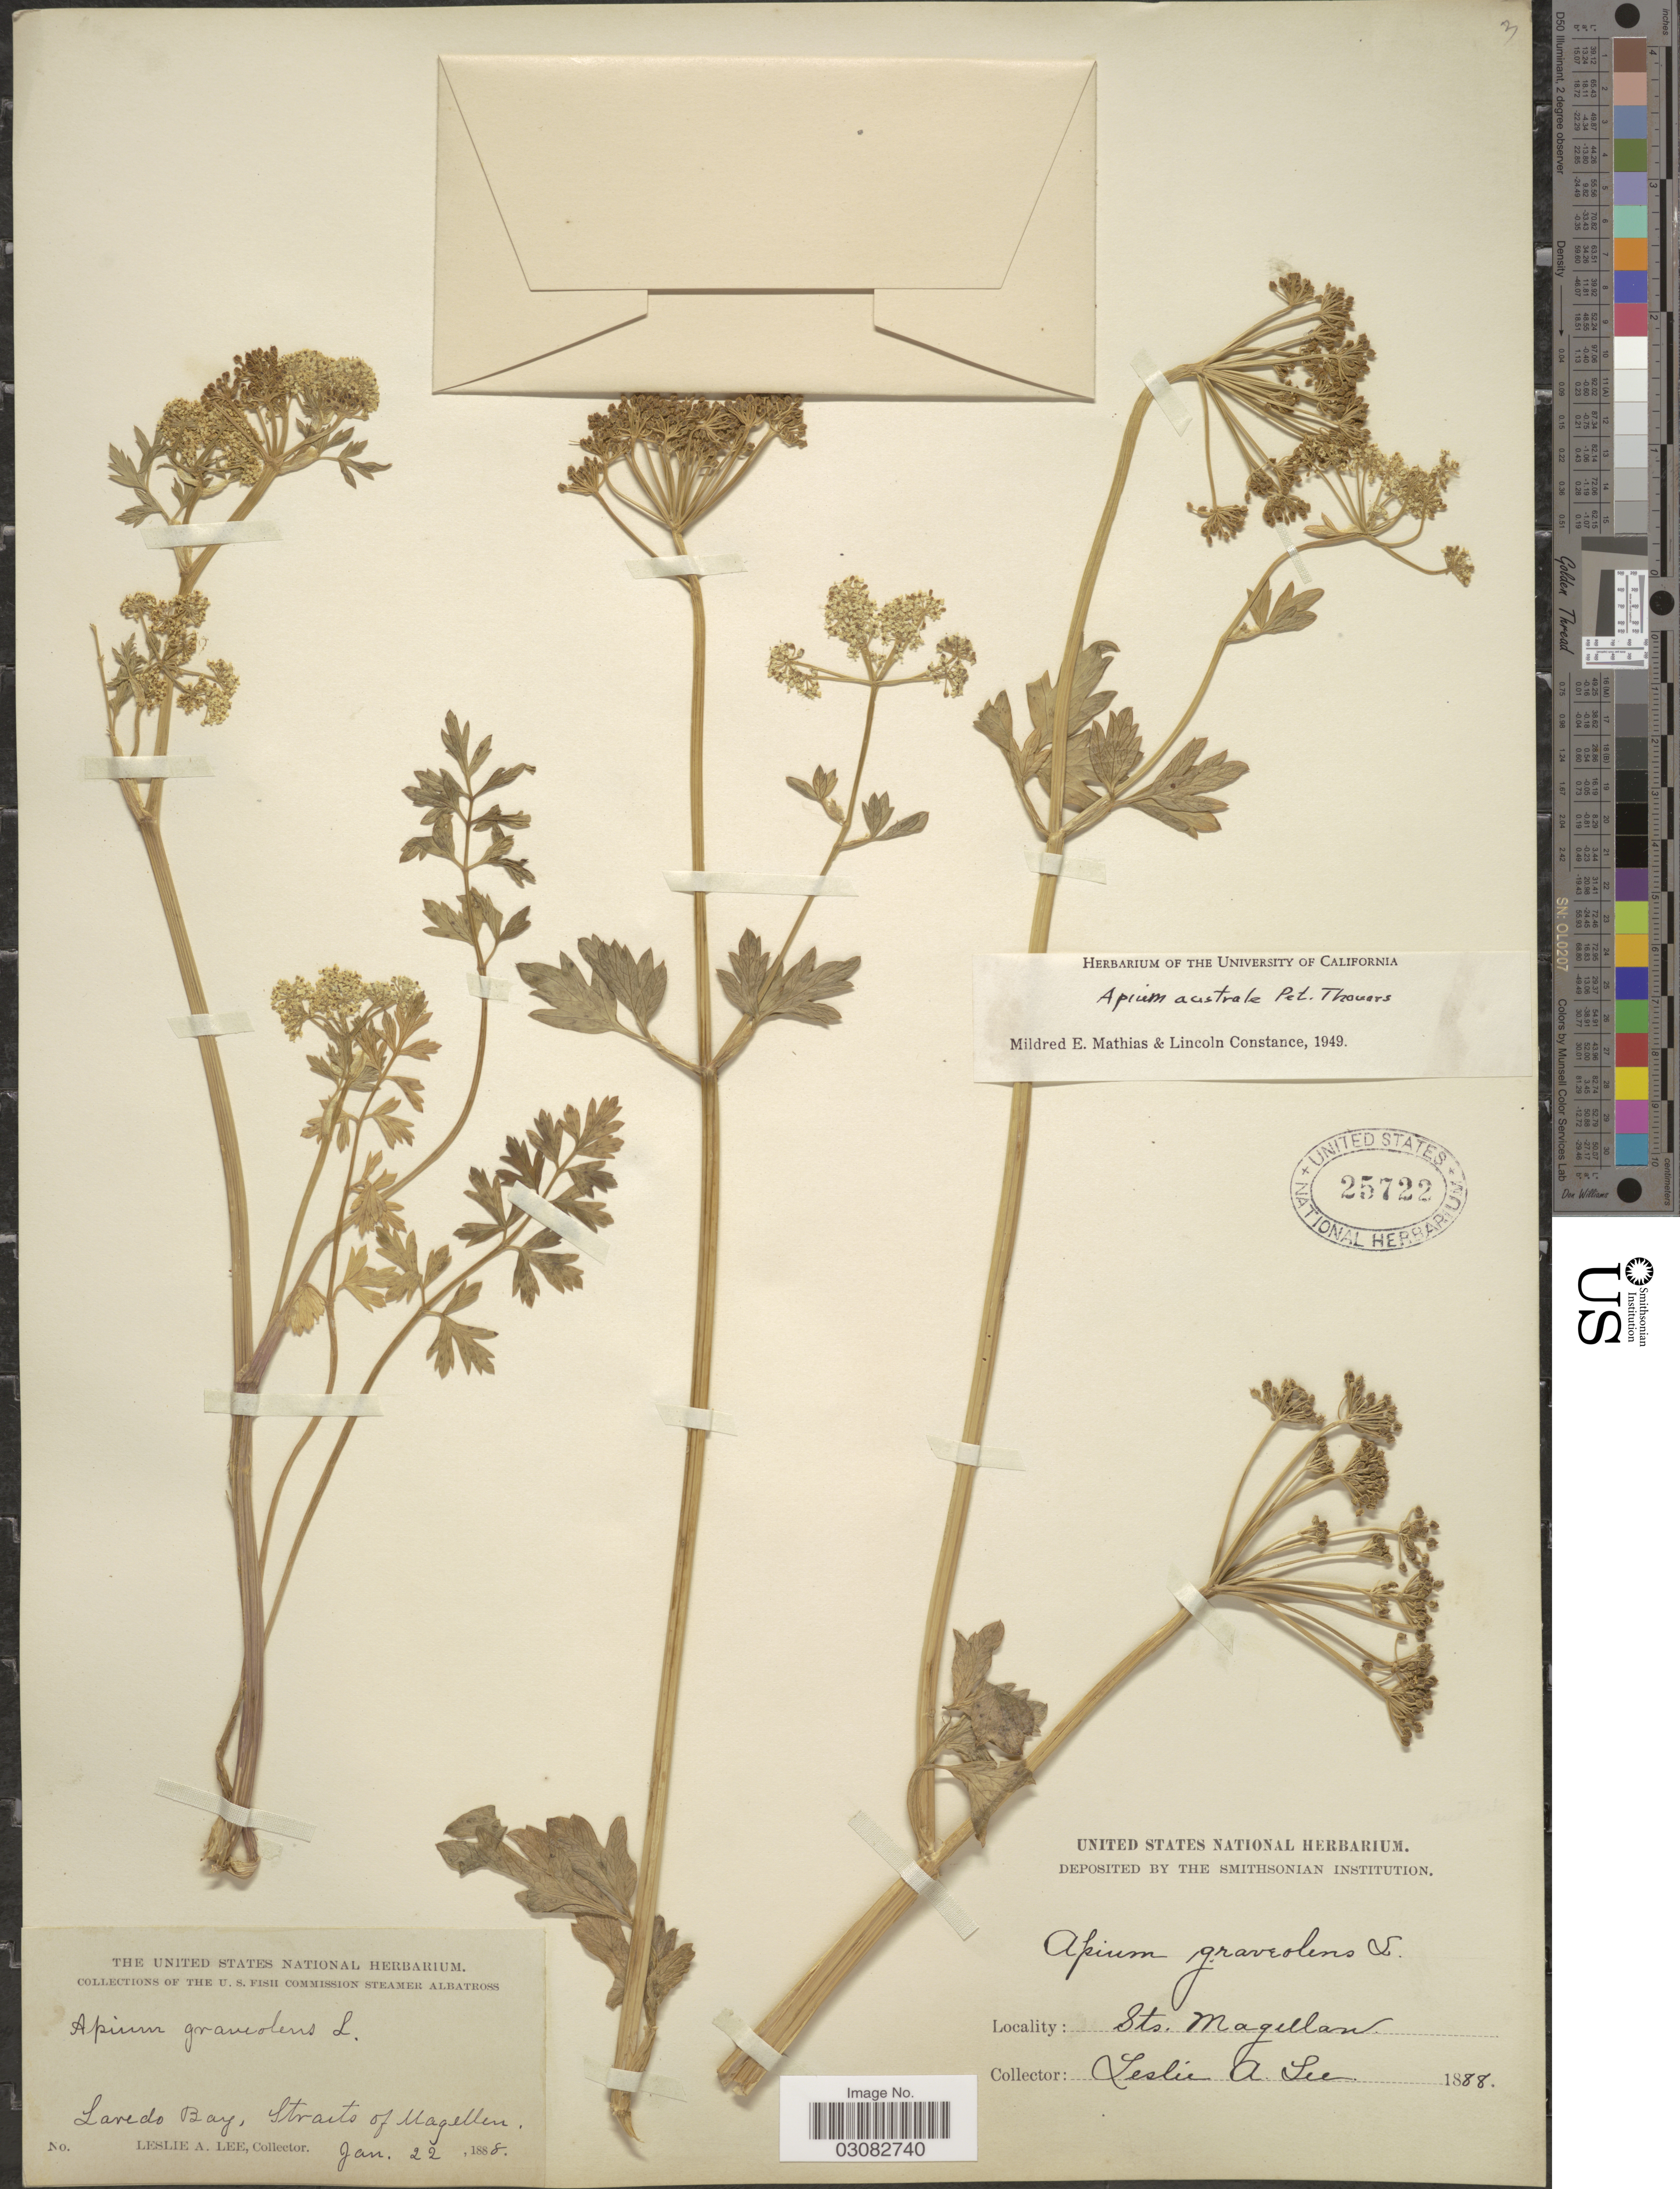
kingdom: Plantae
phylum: Tracheophyta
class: Magnoliopsida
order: Apiales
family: Apiaceae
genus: Apium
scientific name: Apium australe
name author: Thouars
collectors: L. Lee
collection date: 1888-01-22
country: Chile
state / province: Magallanes y de la Antártica Chilena (XII)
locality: Laredo Bay, Straits of Magellan.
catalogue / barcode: US 25722